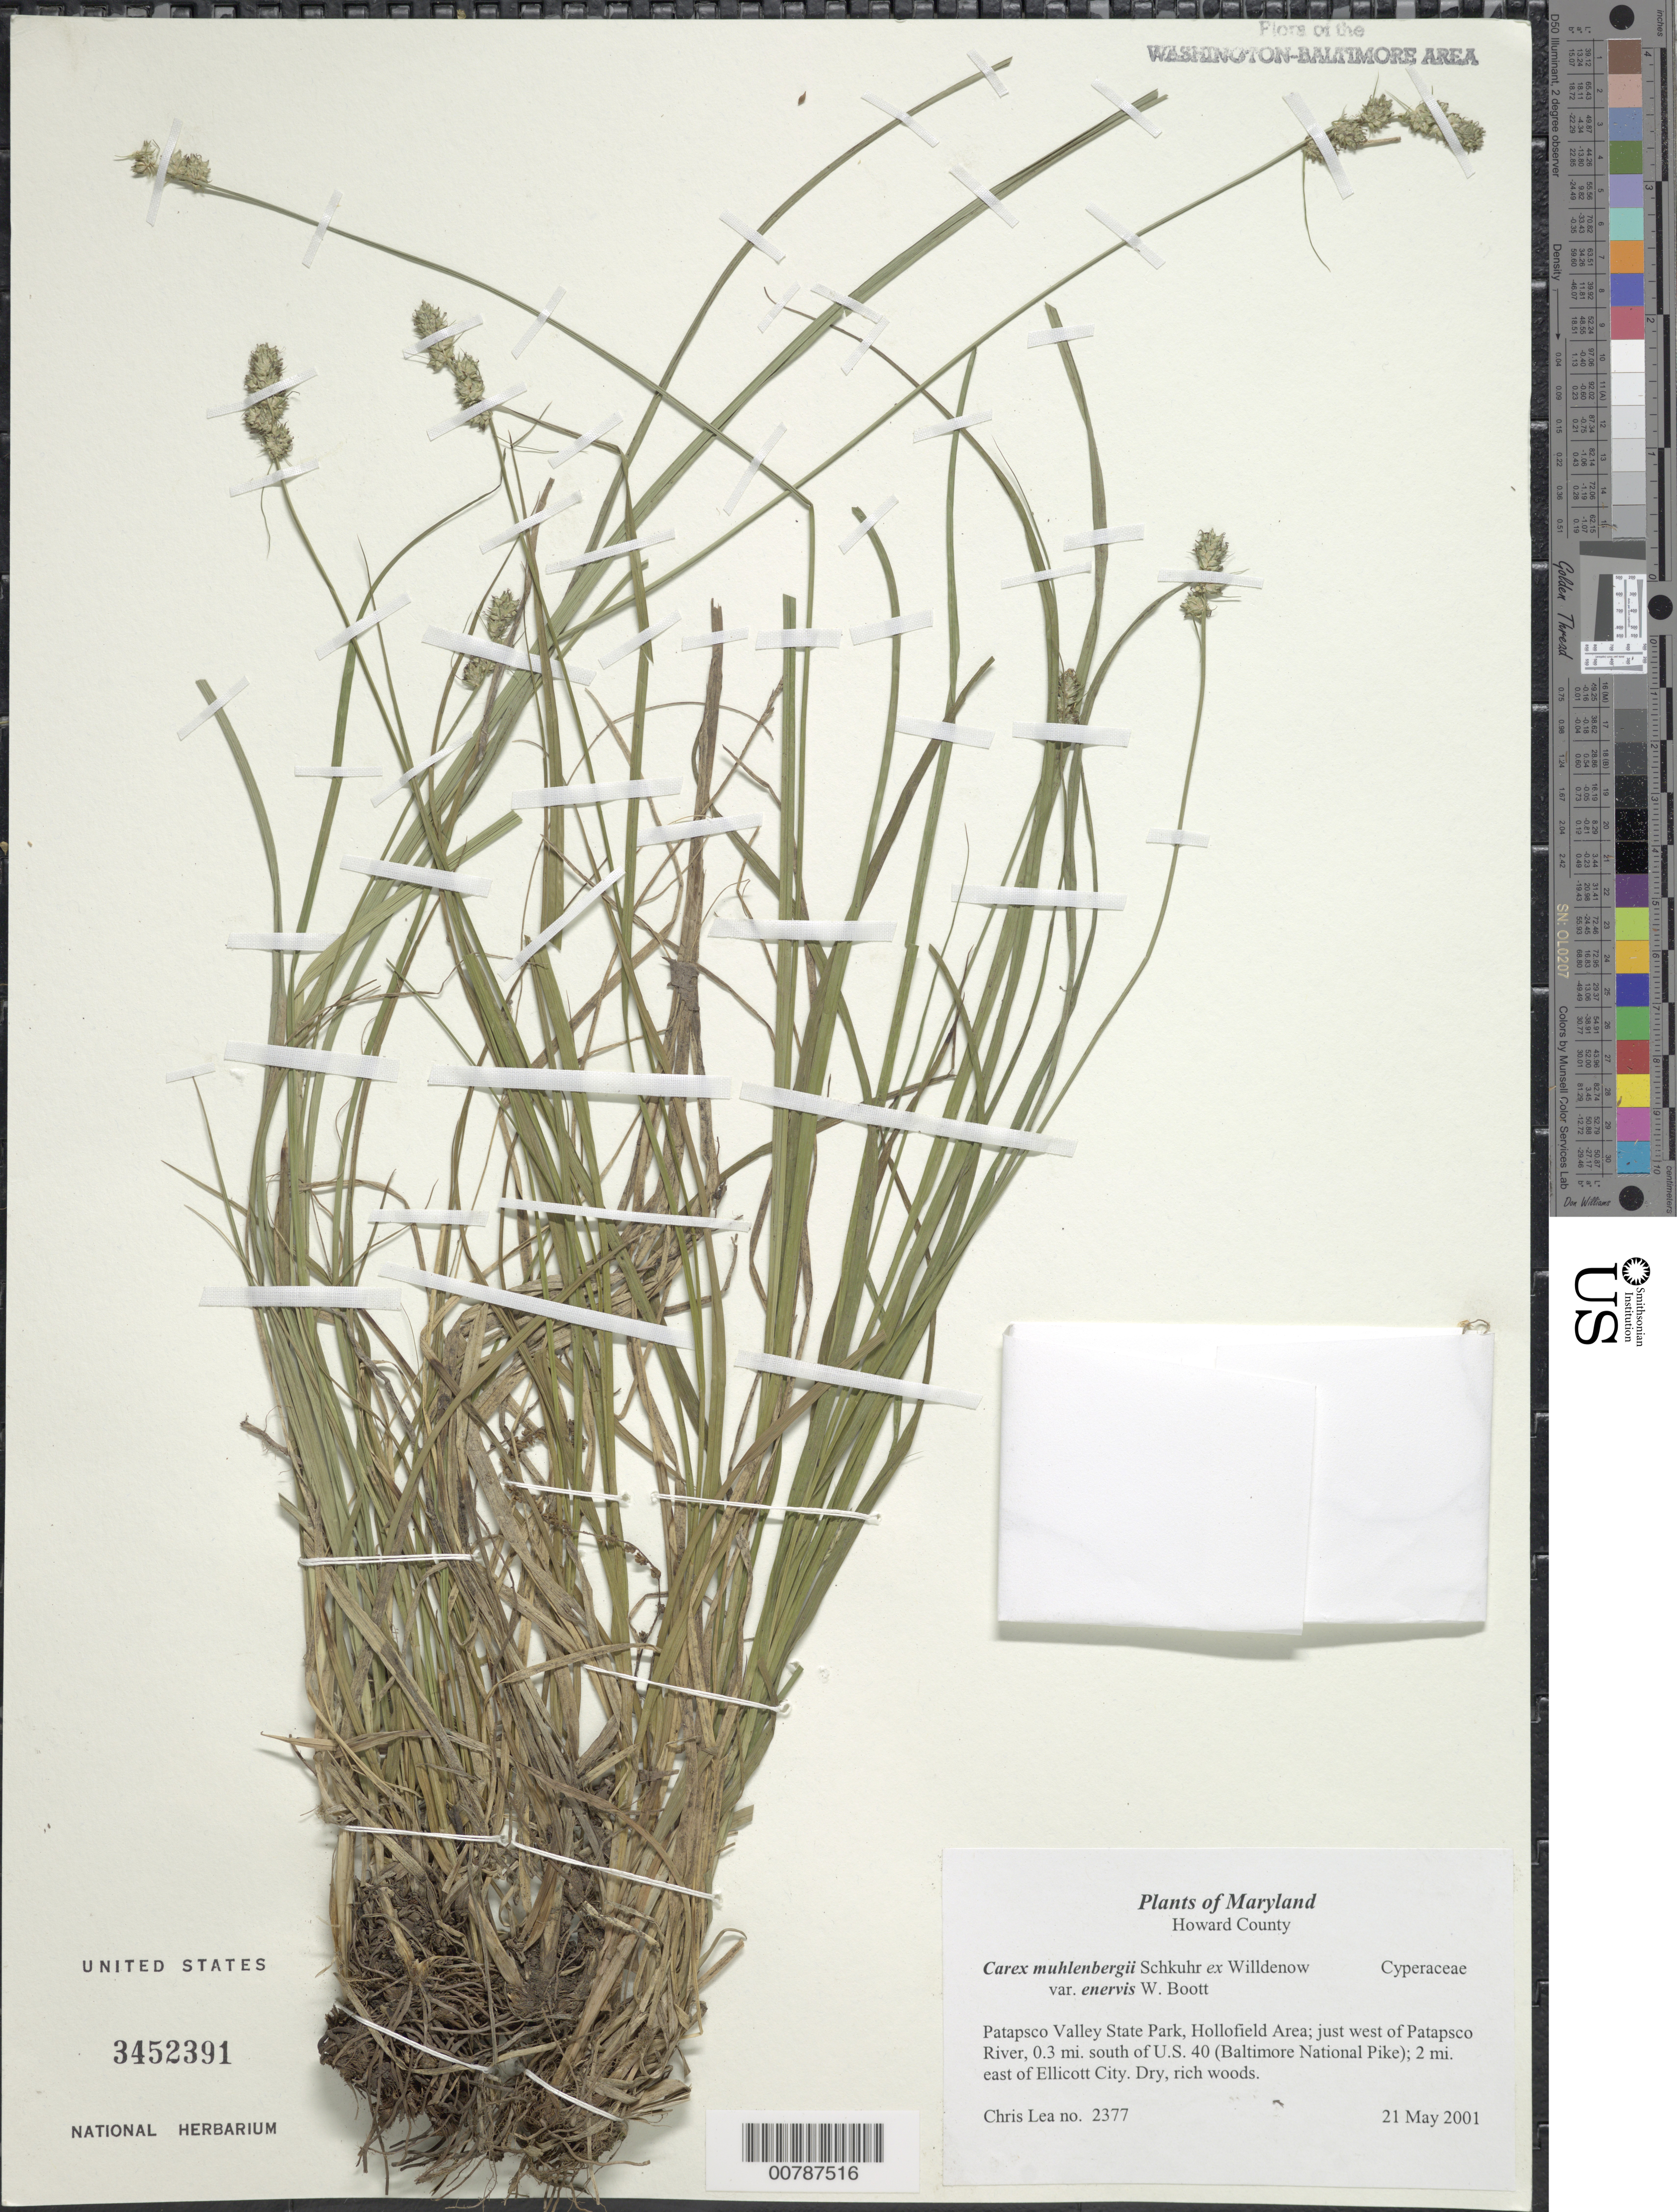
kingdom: Plantae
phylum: Tracheophyta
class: Liliopsida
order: Poales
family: Cyperaceae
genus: Carex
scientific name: Carex muehlenbergii var. enervis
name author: Boott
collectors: C. Lea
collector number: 2377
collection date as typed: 21 May 2001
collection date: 2001-05-21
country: United States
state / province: Maryland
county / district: Howard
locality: Patapsco Valley State Park, Hollofield Area; just west of Patapsco River, 0.3 miles south of U.S. 40 (Baltimore National Pike); 2 miles east of Ellicott City.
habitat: Dry, rich woods.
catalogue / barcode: US 3452391